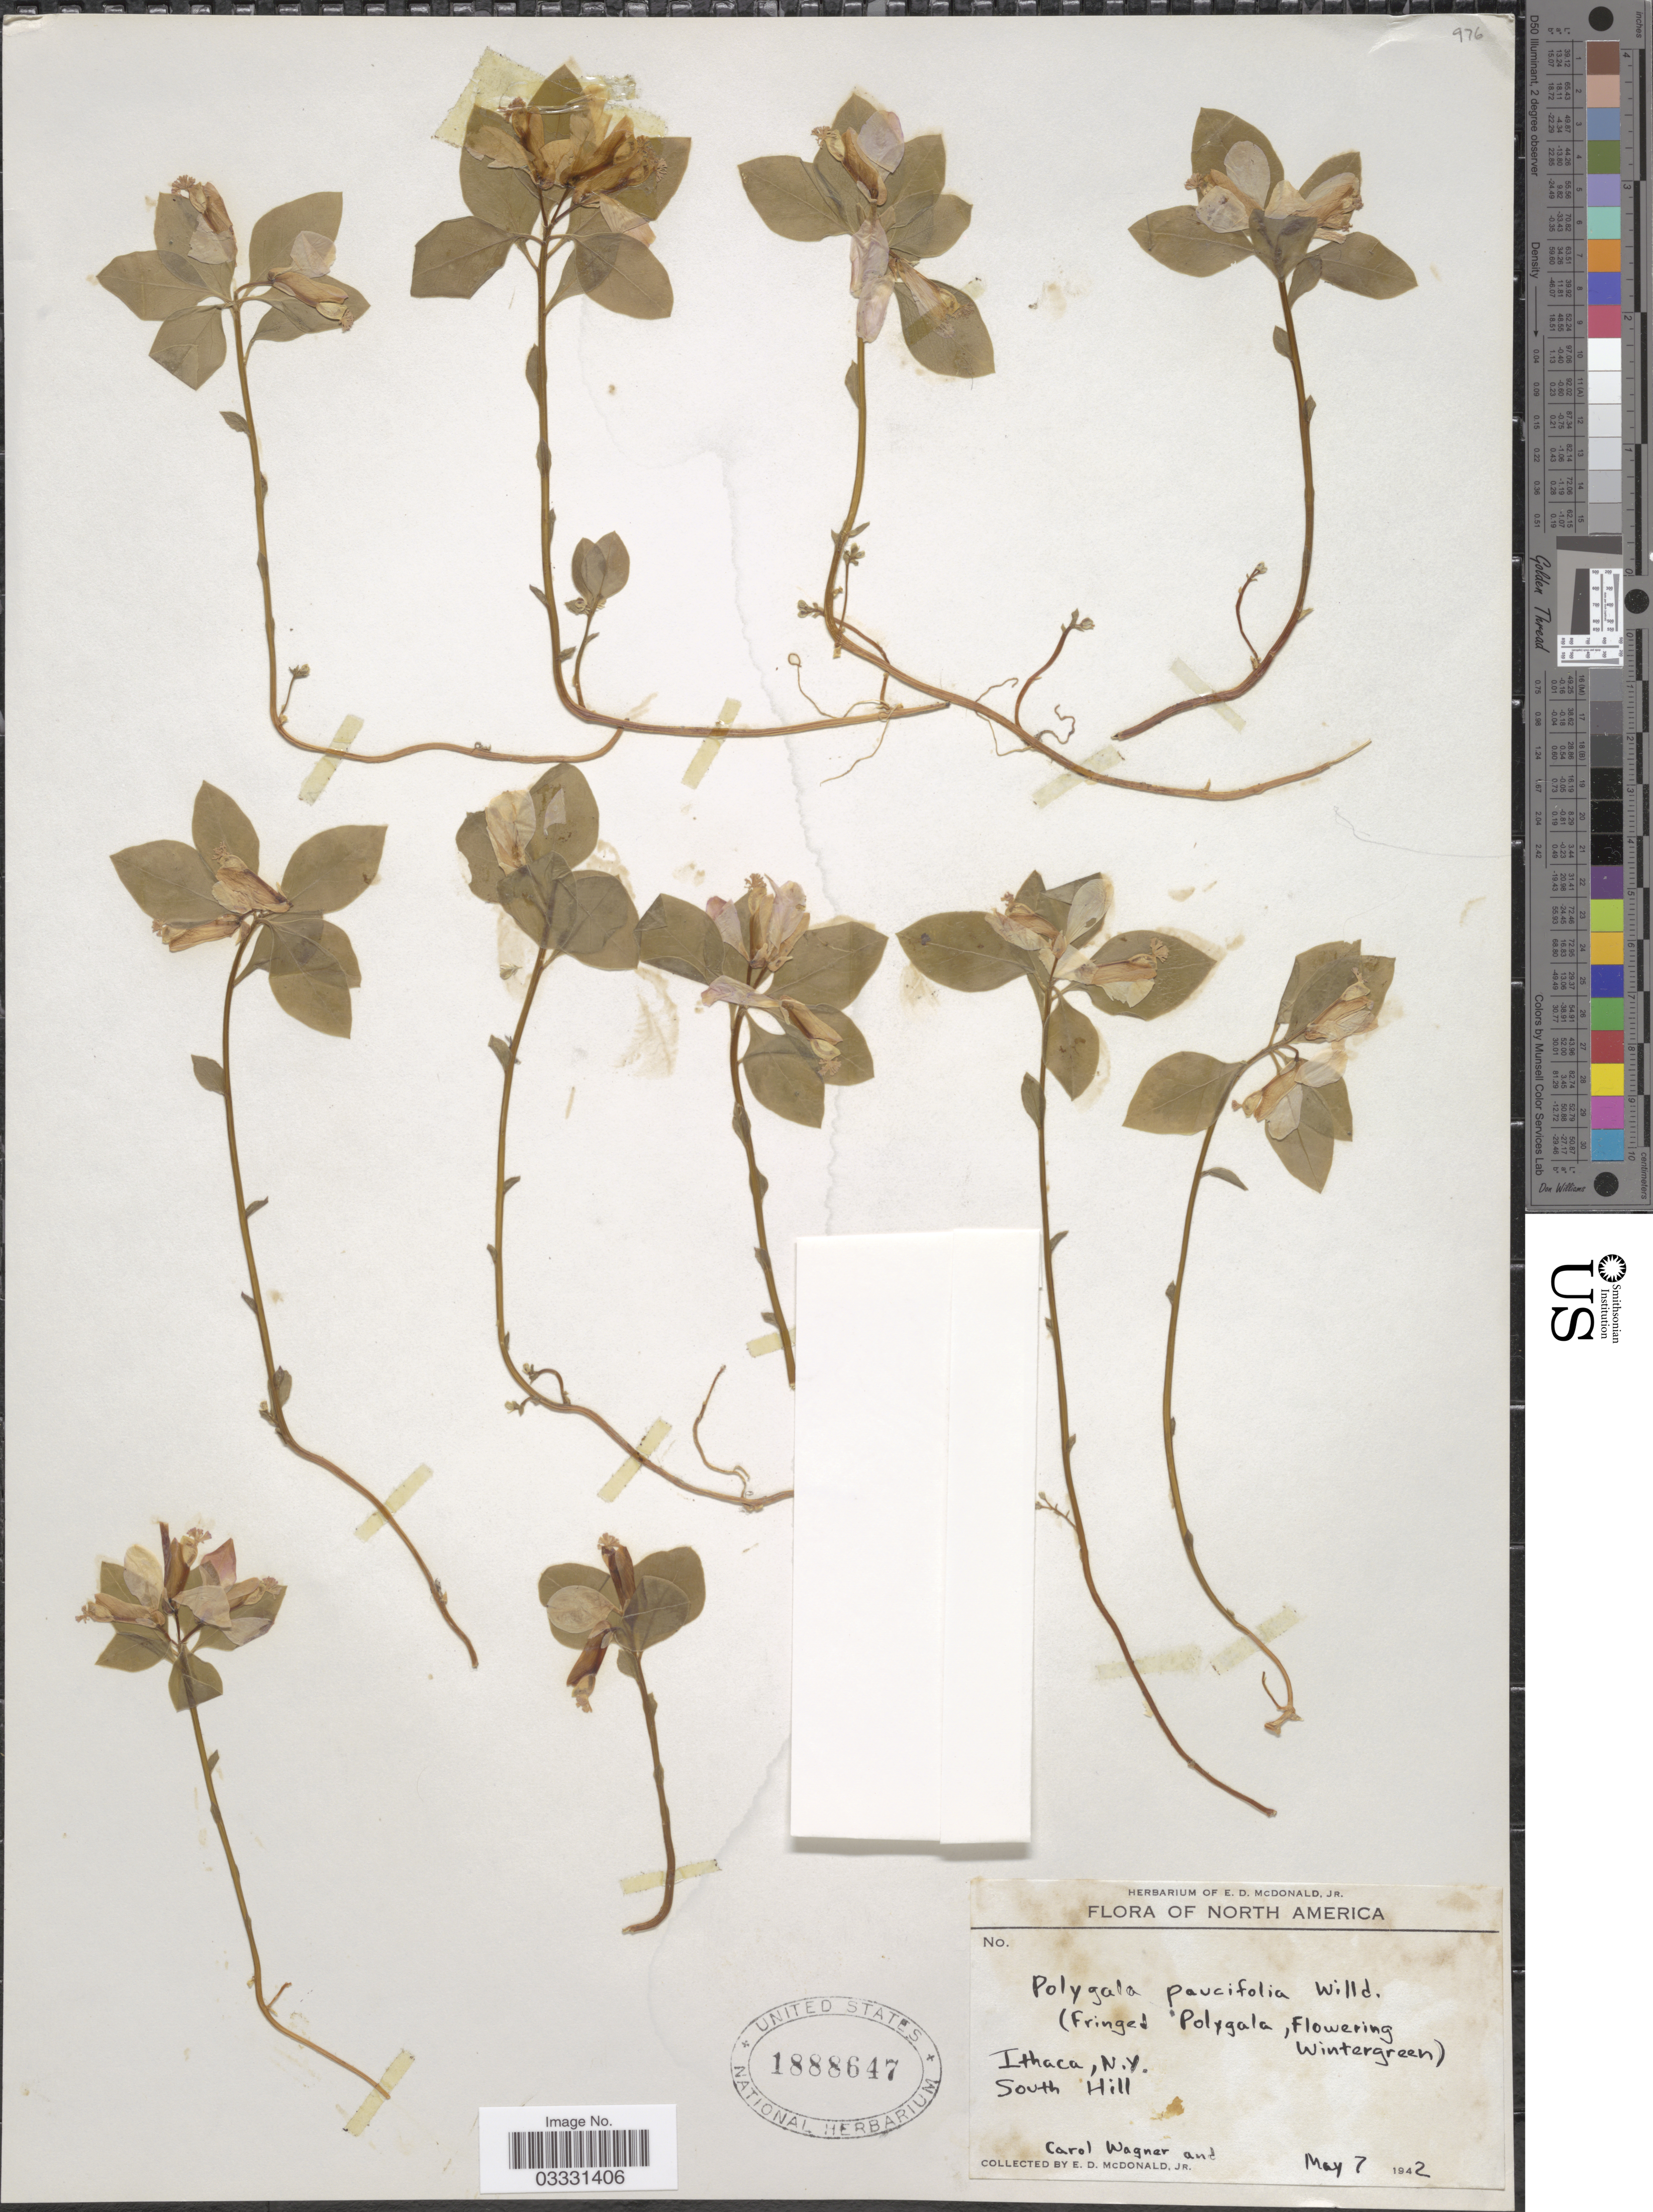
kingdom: Plantae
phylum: Tracheophyta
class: Magnoliopsida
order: Fabales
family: Polygalaceae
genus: Polygaloides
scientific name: Polygaloides paucifolia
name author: (Willd.) J.R. Abbott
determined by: Strong, Mark T., (BOT), Smithsonian Institution - National Museum of Natural History (UNITED STATES)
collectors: E. D. McDonald Jr. & C. Wagner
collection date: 1942-05-07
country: United States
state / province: New York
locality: Ithaca. South Hill.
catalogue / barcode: US 1888647